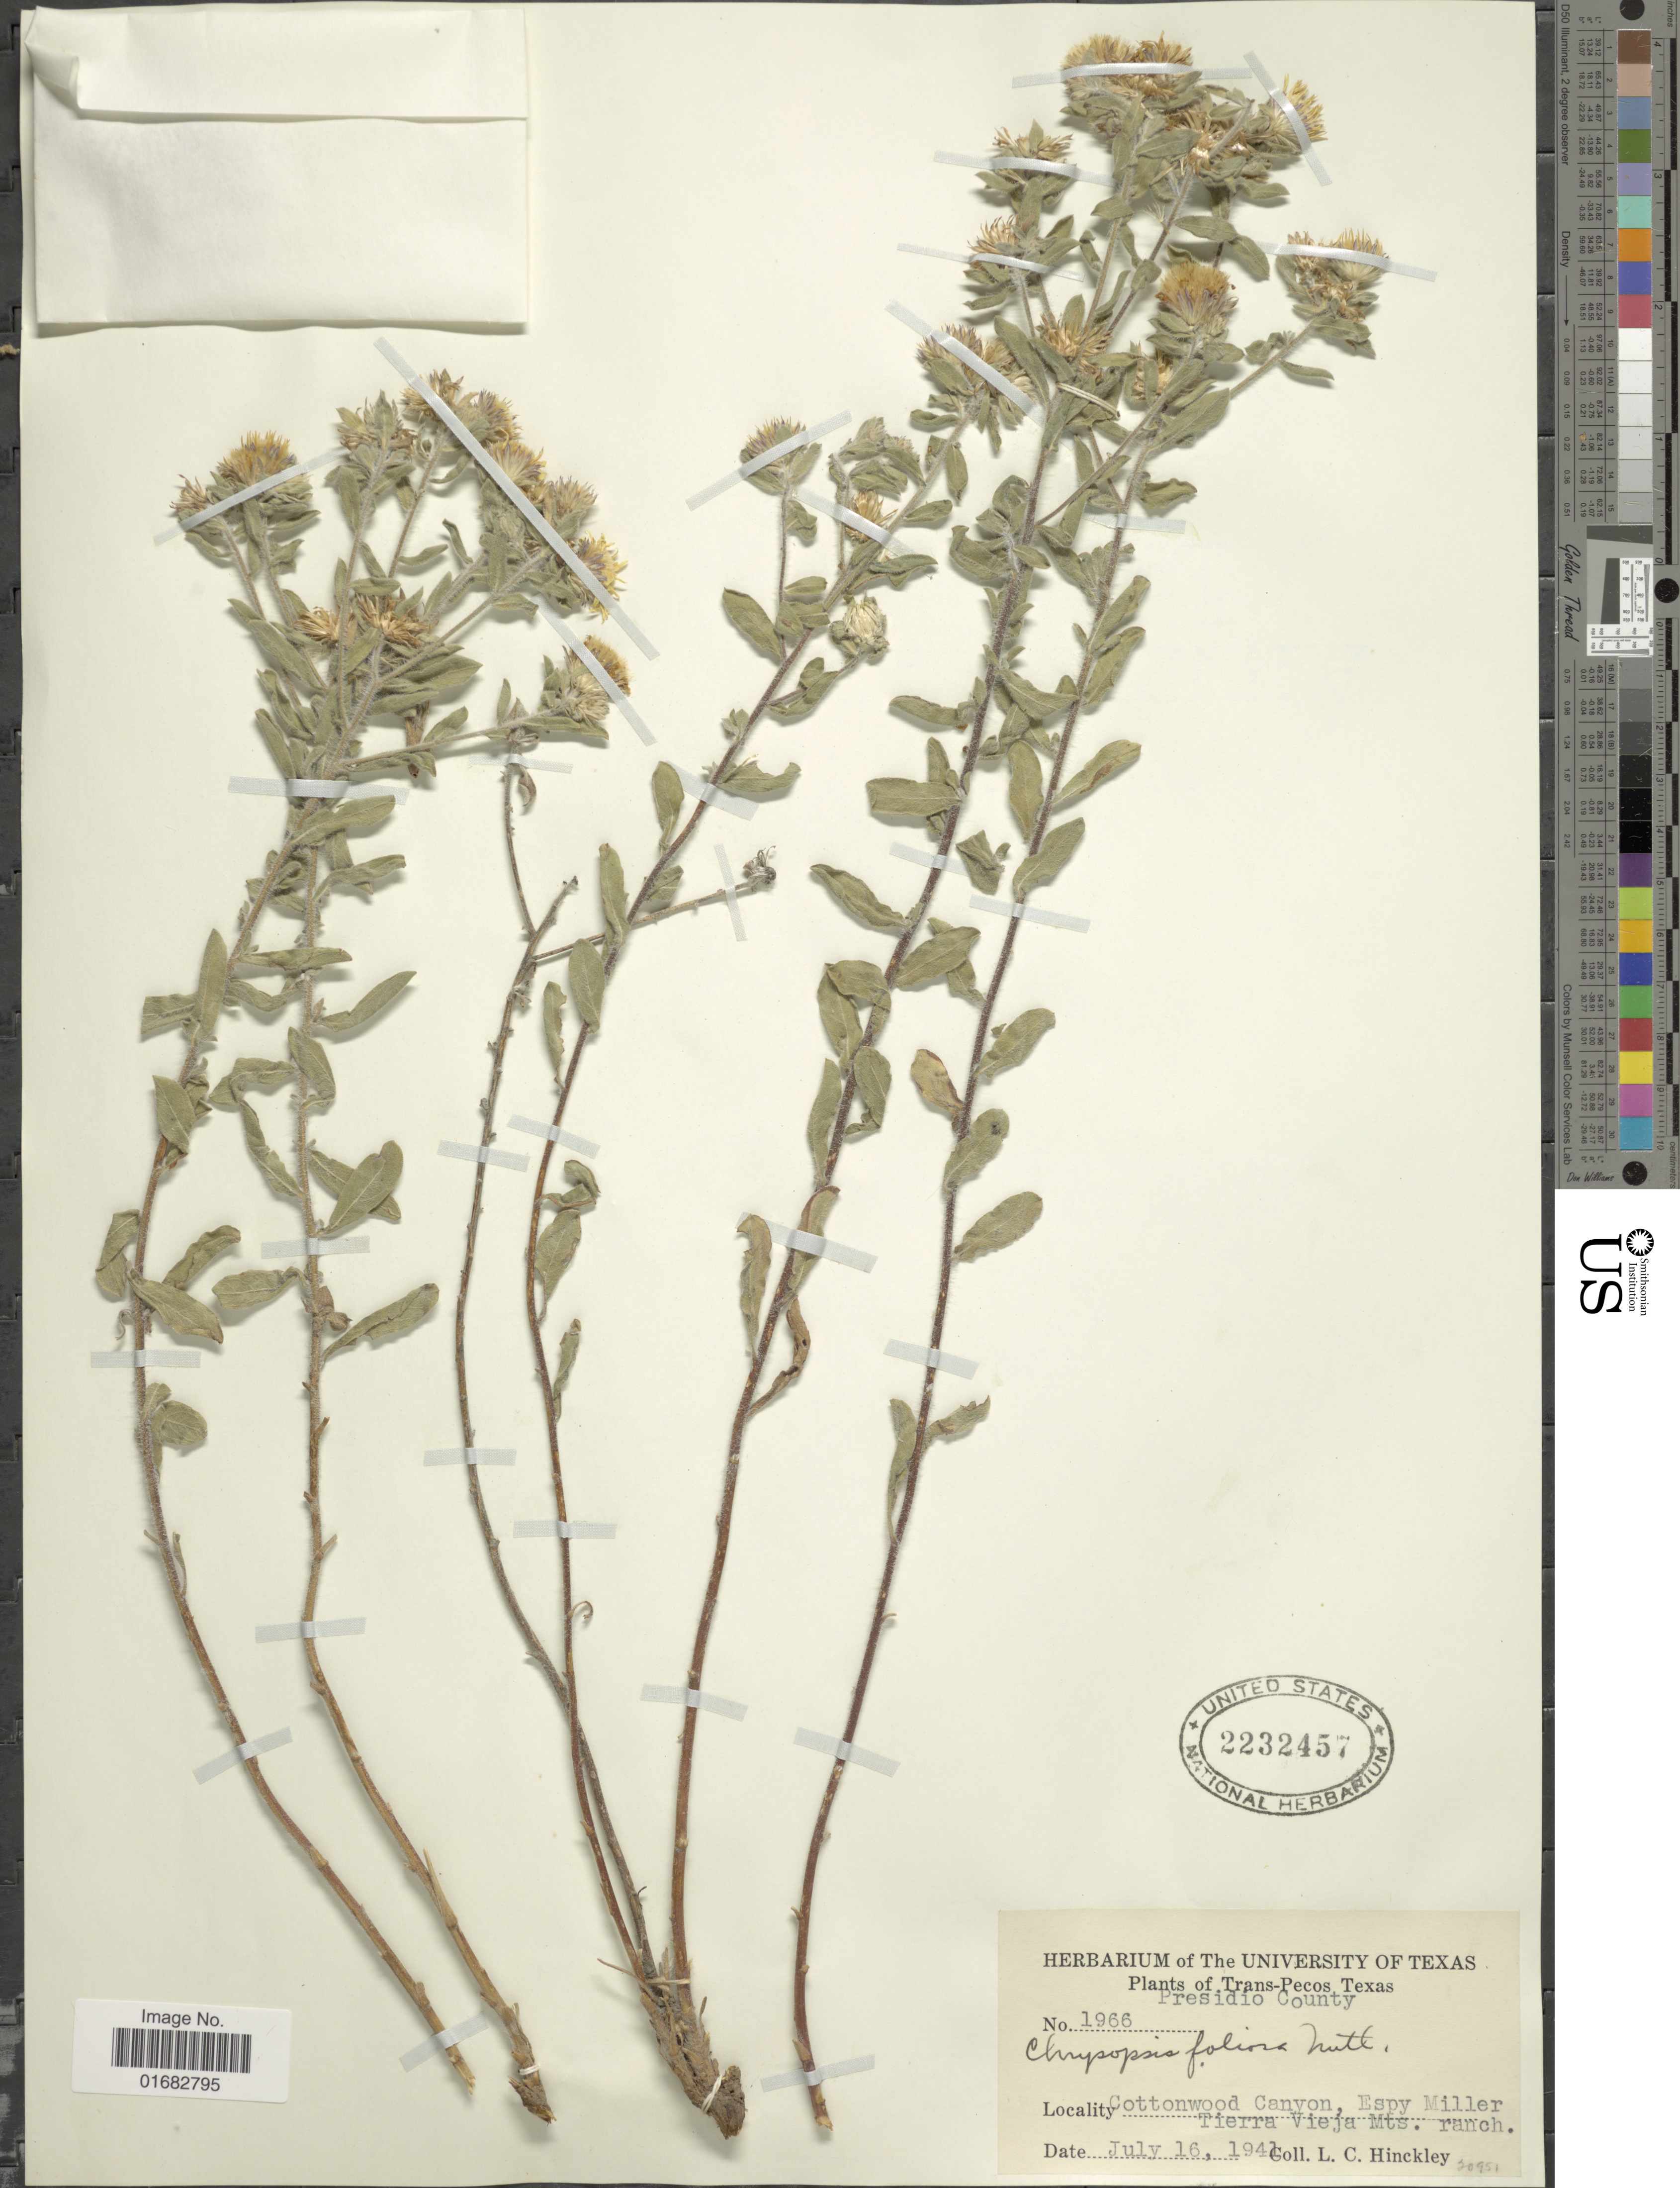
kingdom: Plantae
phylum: Tracheophyta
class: Magnoliopsida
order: Asterales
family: Asteraceae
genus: Heterotheca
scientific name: Heterotheca villosa var. foliosa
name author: (Nutt.) V.L. Harms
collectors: L. Hinckley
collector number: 1966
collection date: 1941-07-16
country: United States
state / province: Texas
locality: Trans-Pecos. Presidio County. Cottonwood Canyon, Espy Miller Tierra Vieja Mts. ranch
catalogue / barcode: US 2232457